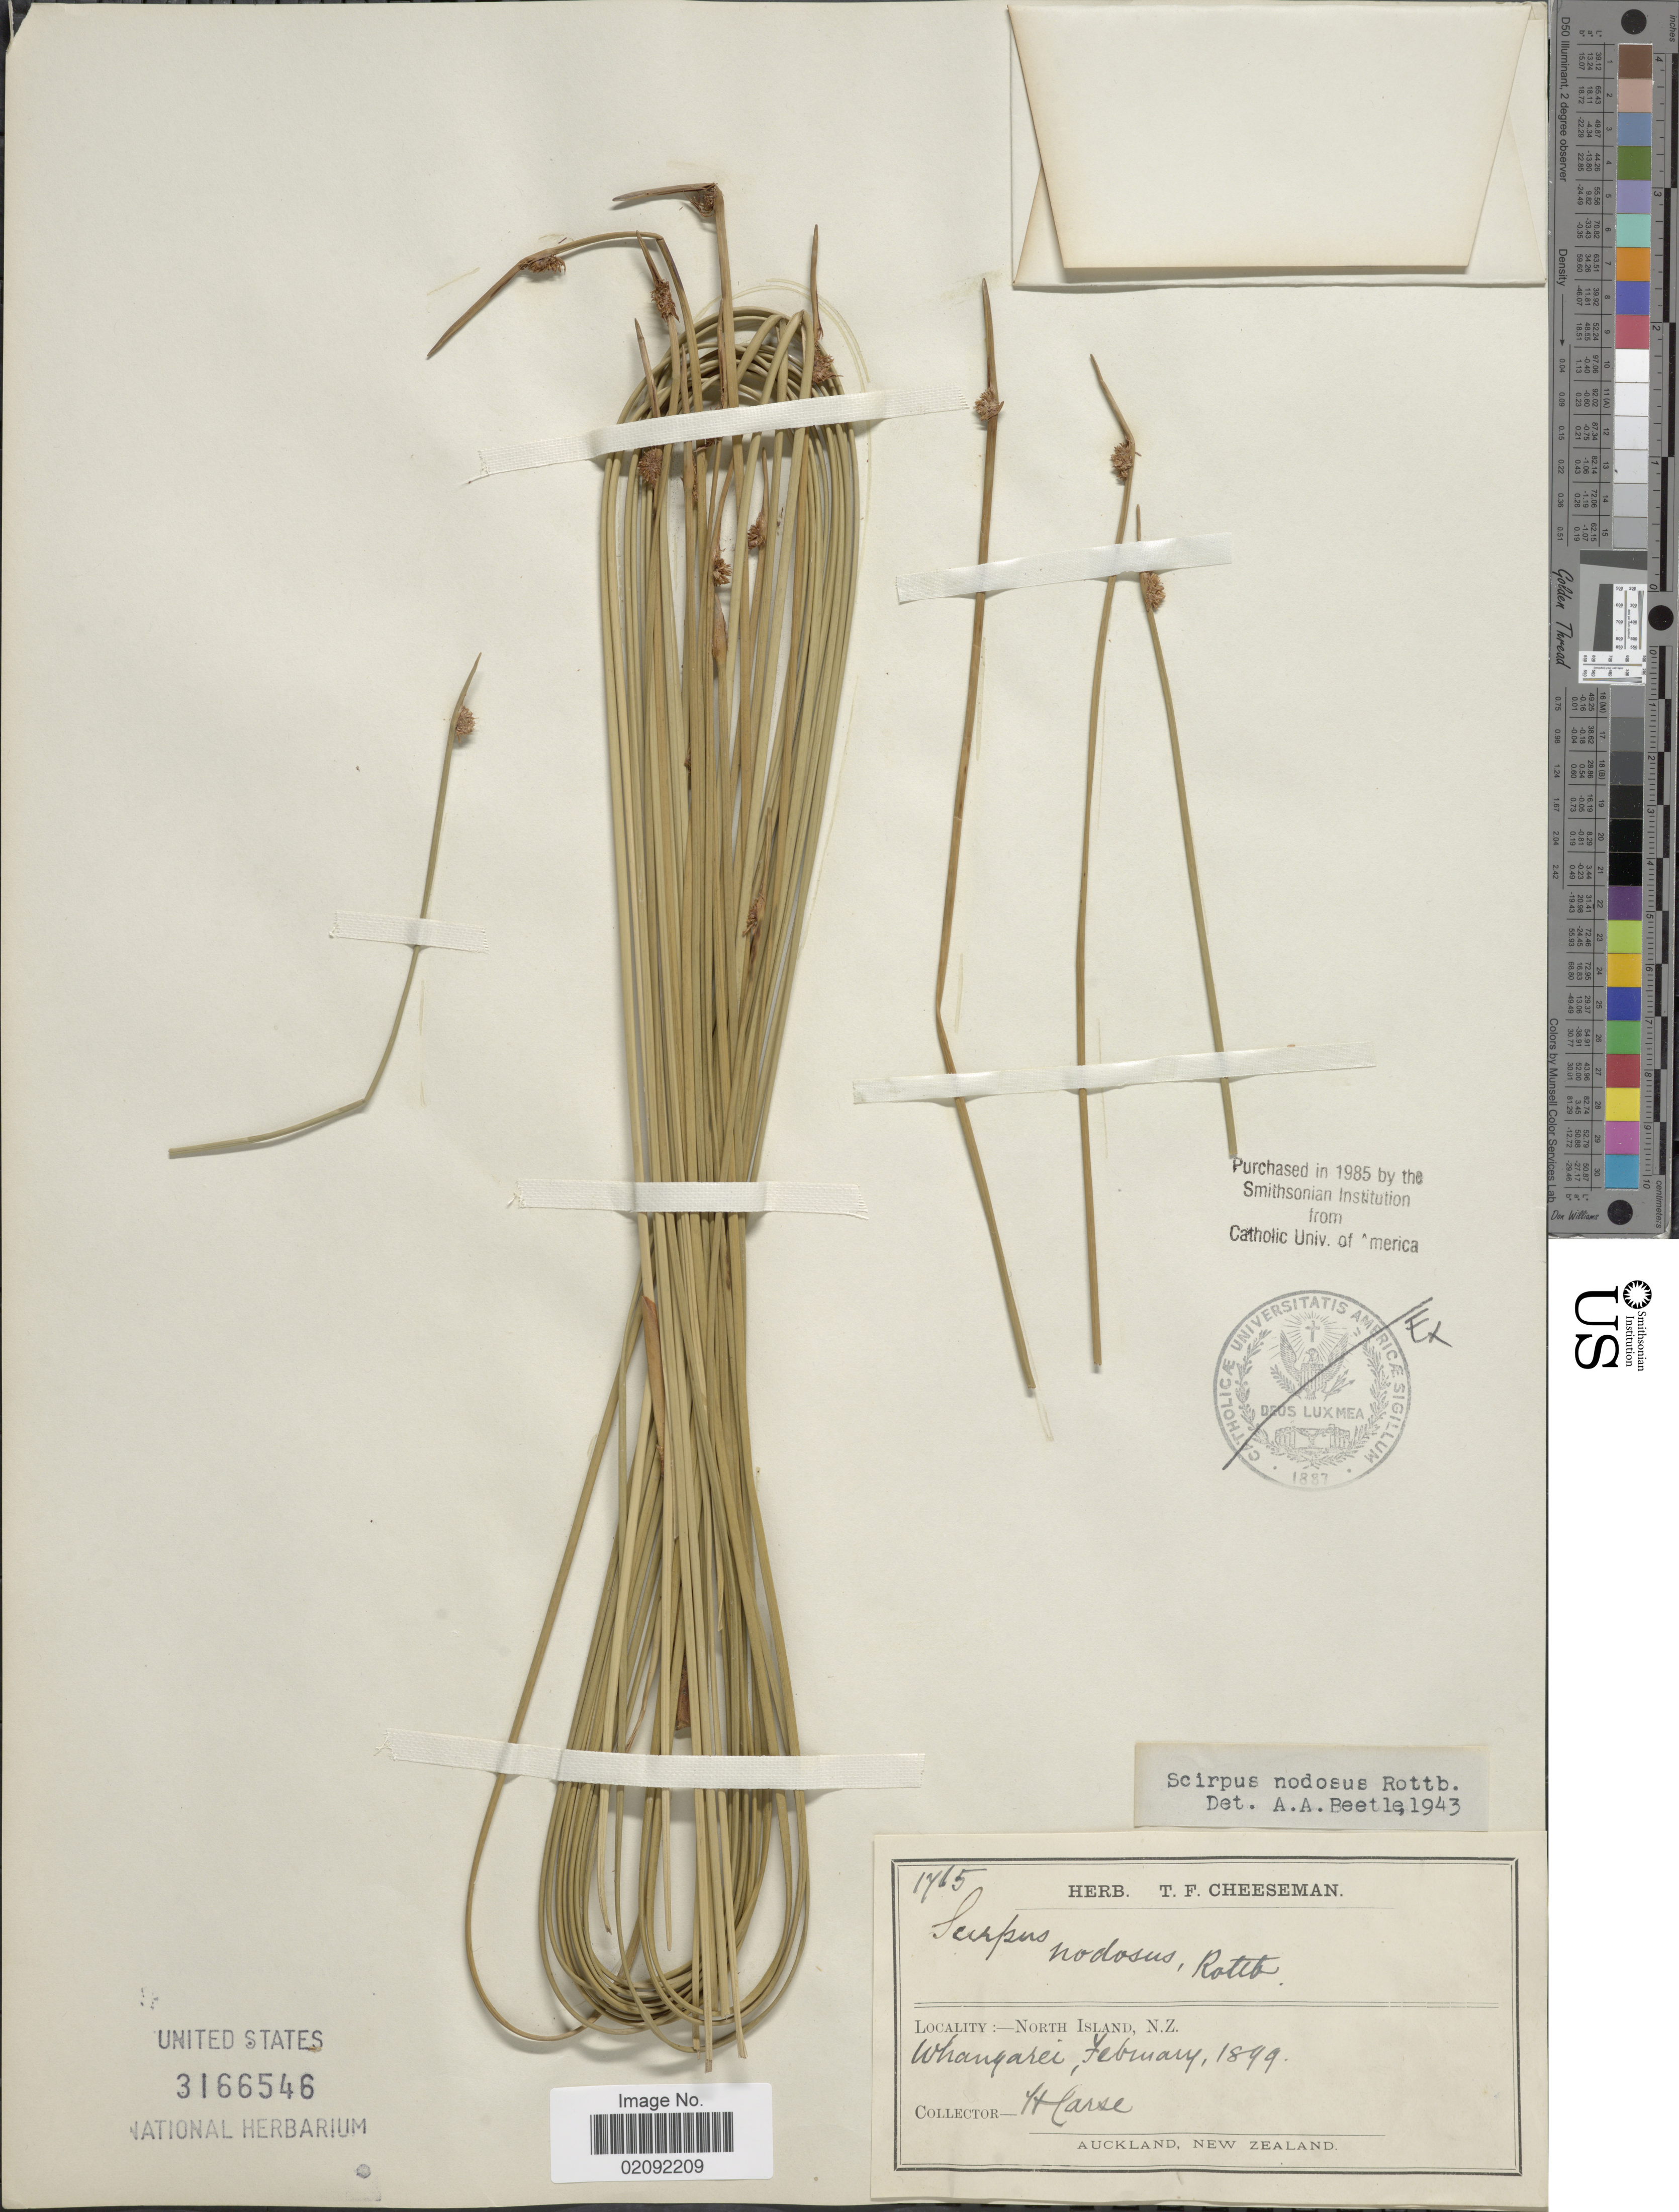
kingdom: Plantae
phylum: Tracheophyta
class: Liliopsida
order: Poales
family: Cyperaceae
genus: Ficinia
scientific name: Ficinia nodosa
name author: (Rottb.) Goetgh. et al.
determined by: Strong, Mark T., (BOT), Smithsonian Institution - National Museum of Natural History (UNITED STATES)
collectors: H. Carse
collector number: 1765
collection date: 1899-02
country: New Zealand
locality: North Island, Whangarei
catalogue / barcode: US 3166546